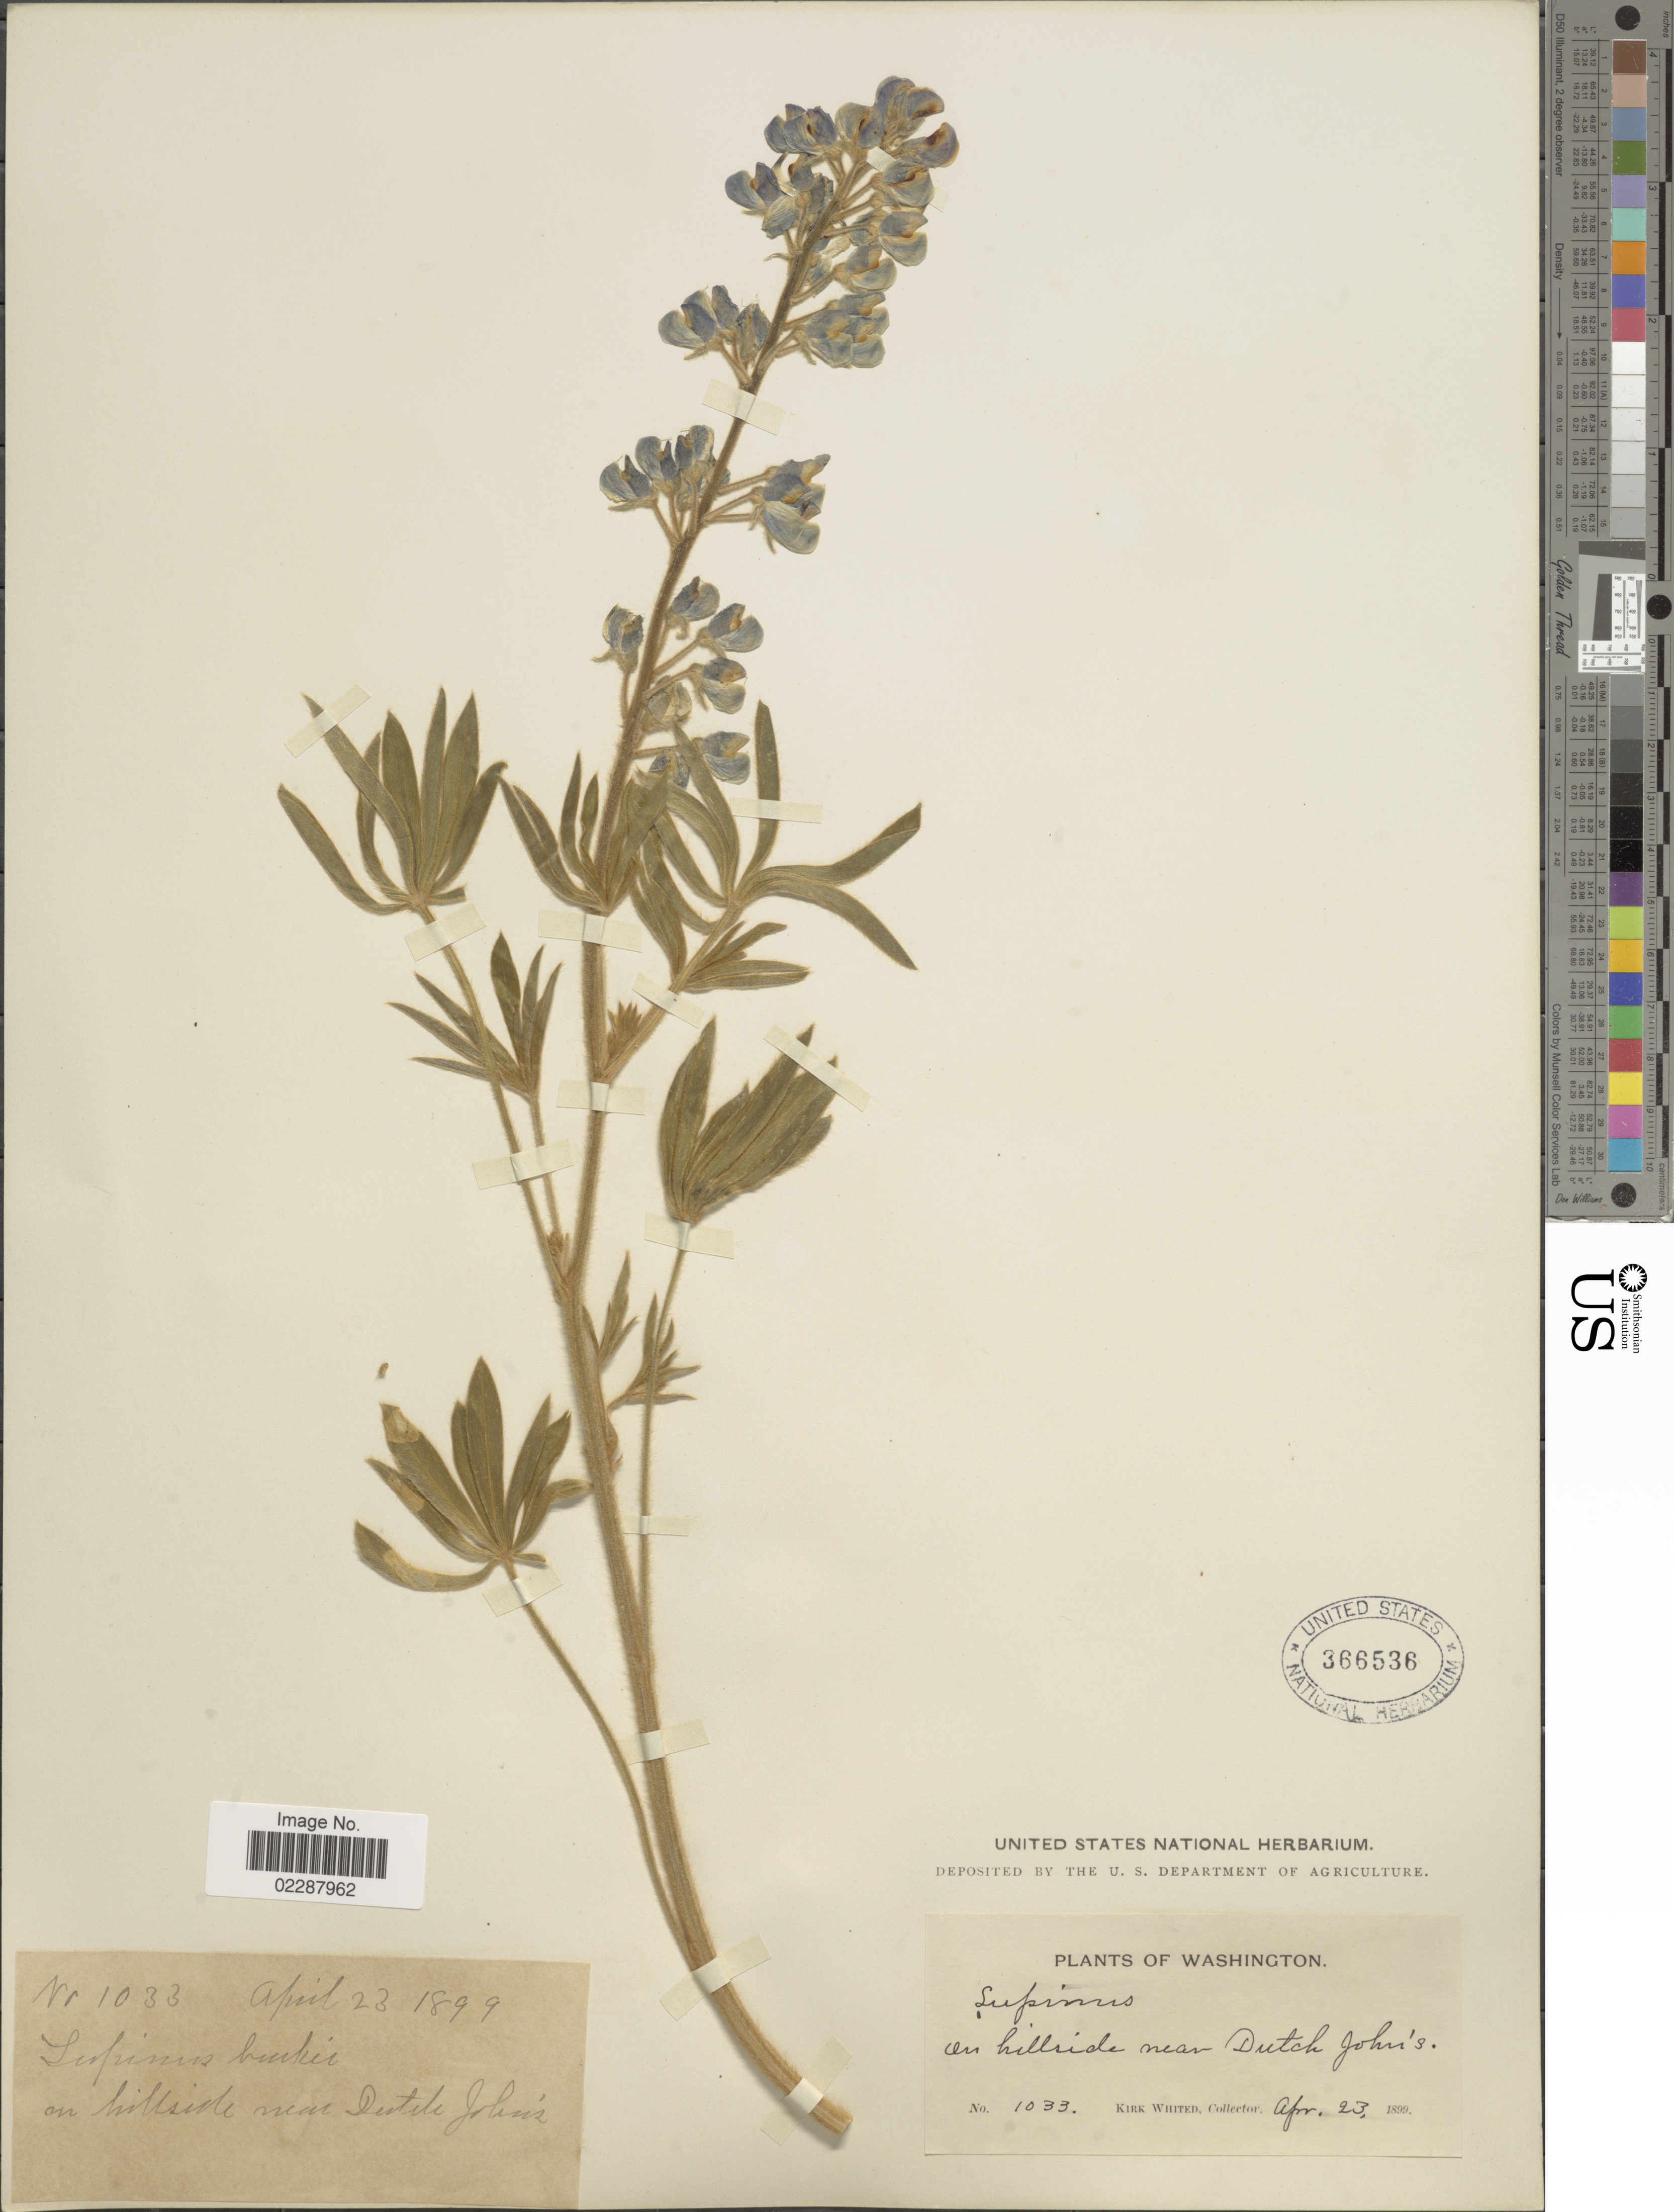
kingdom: Plantae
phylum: Tracheophyta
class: Magnoliopsida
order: Fabales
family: Fabaceae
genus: Lupinus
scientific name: Lupinus suksdorfii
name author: B.L. Rob. ex Piper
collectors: K. Whited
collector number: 1033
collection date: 1899-04-23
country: United States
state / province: Washington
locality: On hillside near Dutch John's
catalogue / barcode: US 366536